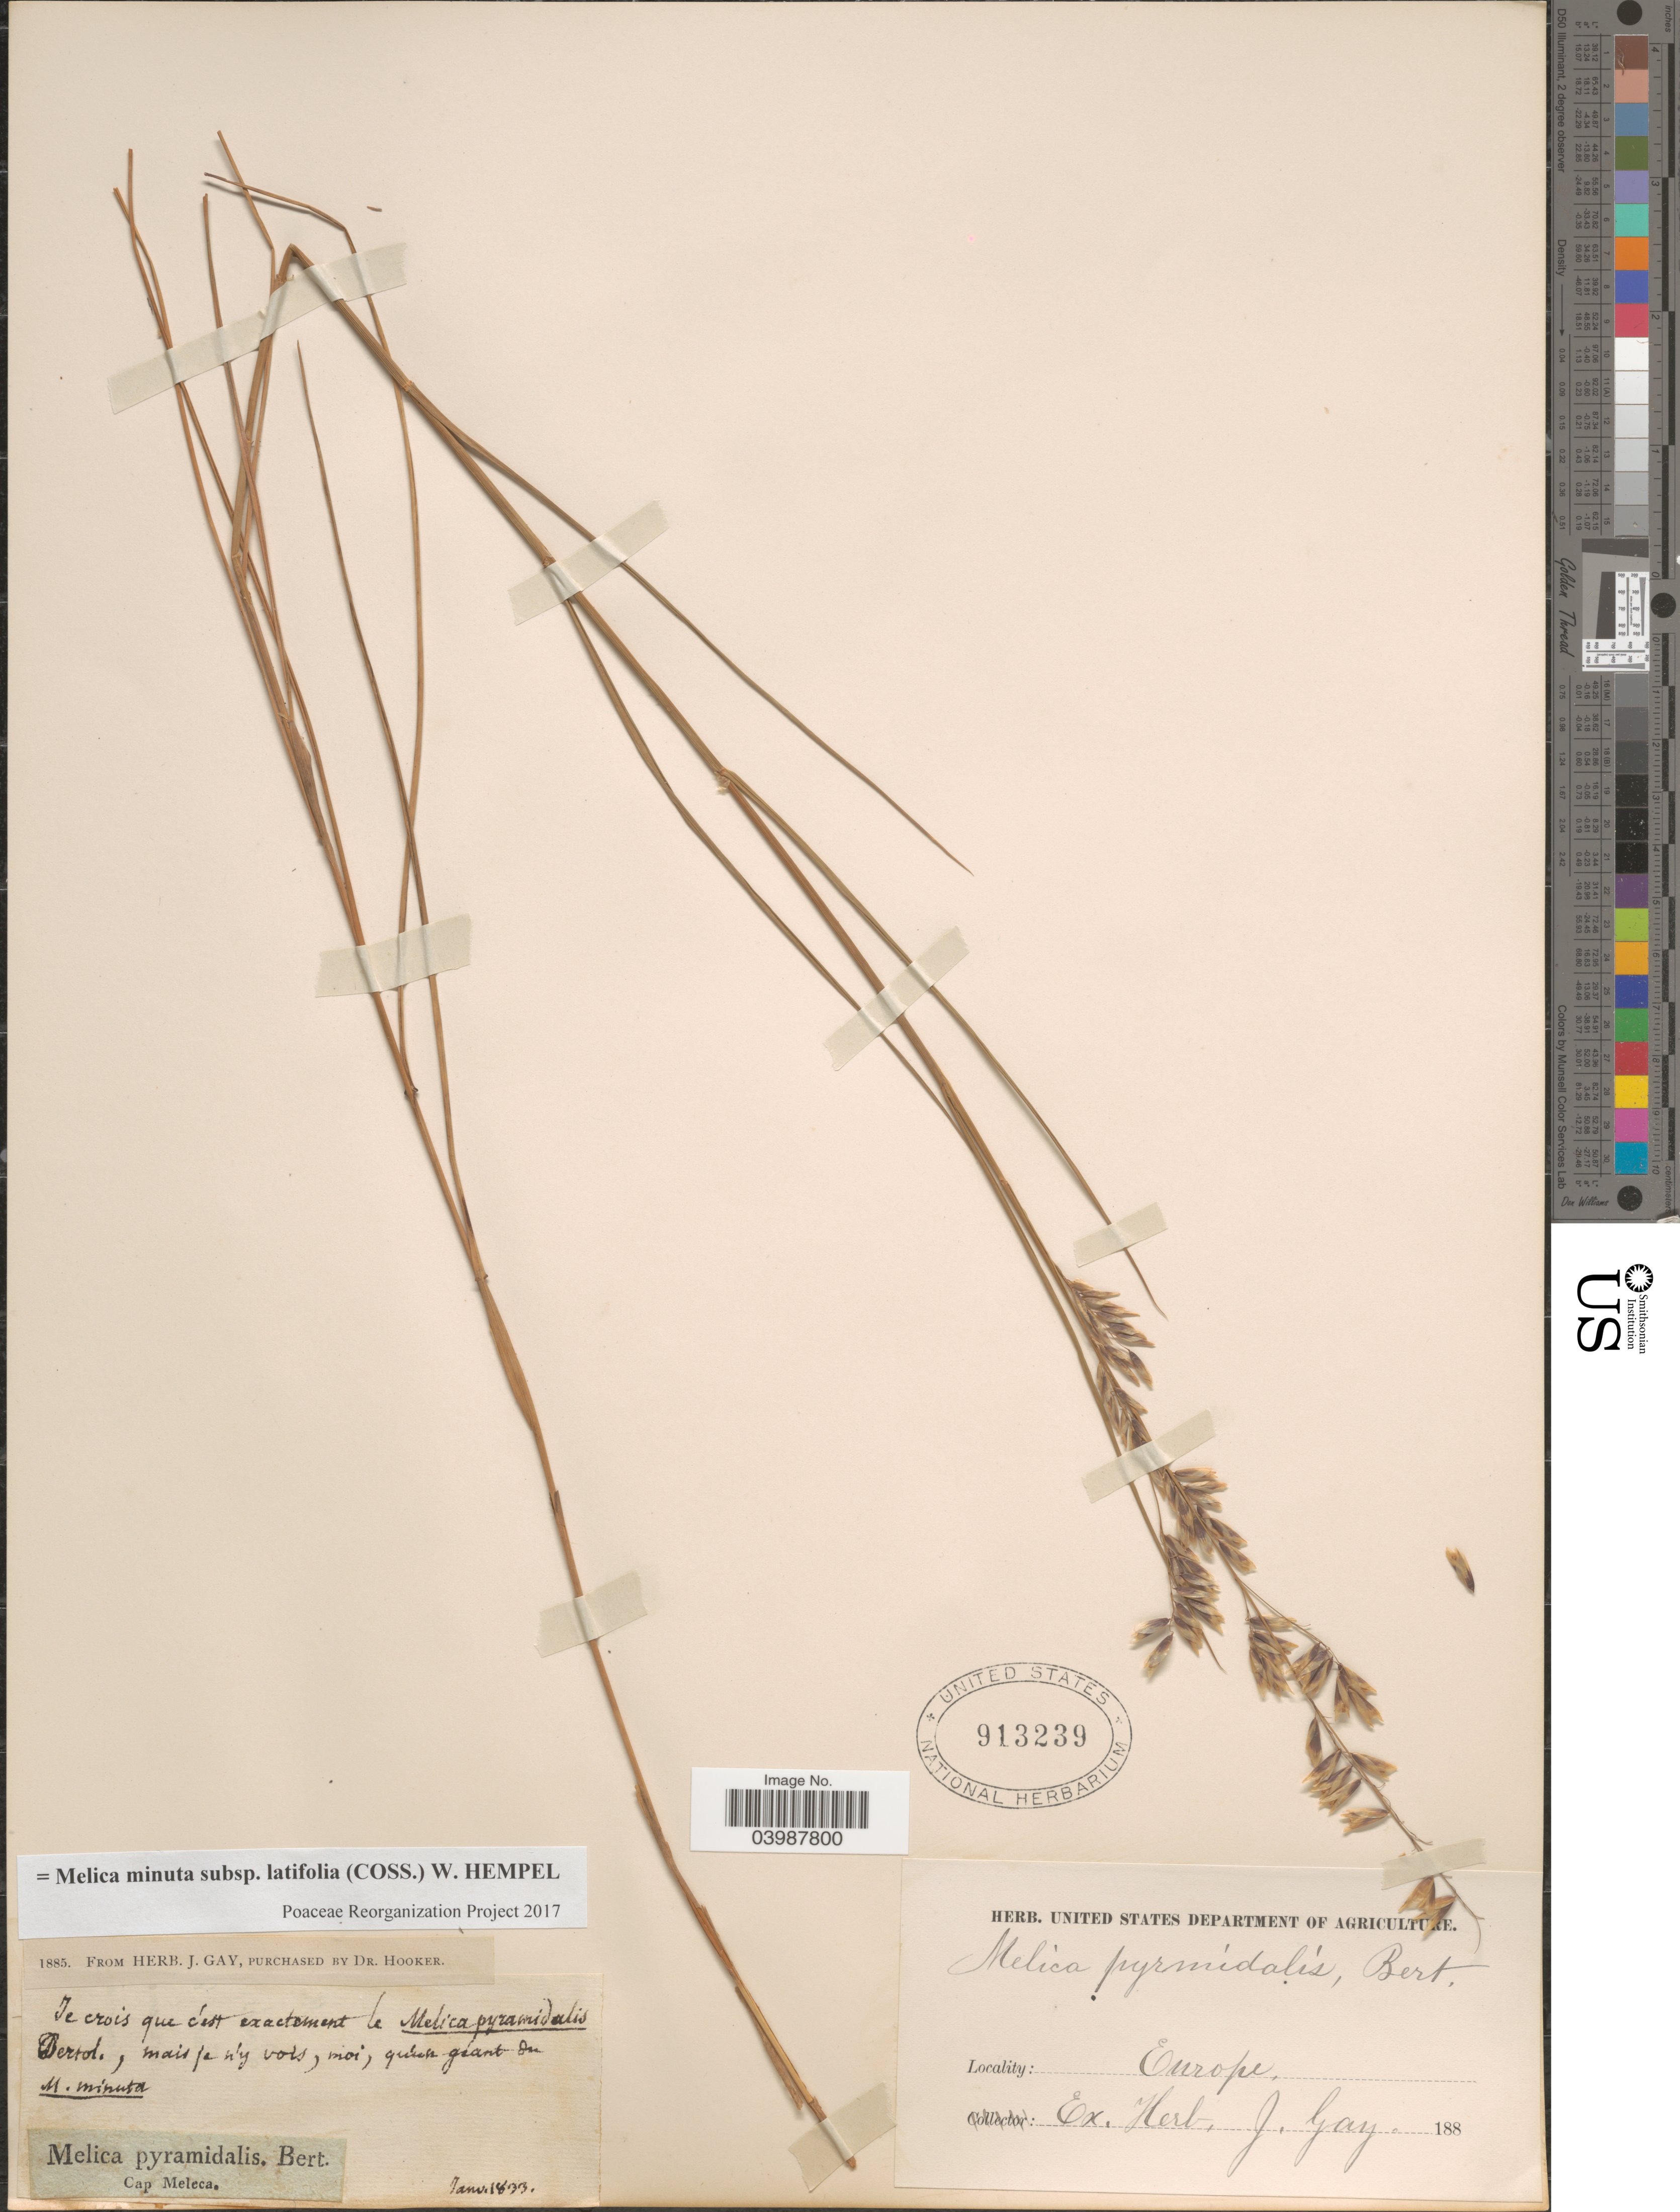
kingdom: Plantae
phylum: Tracheophyta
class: Liliopsida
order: Poales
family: Poaceae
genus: Melica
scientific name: Melica minuta subsp. latifolia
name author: (Coss.) W. Hempel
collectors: ex herb. J. Gay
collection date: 1833-01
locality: Europe.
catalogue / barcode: US 913239